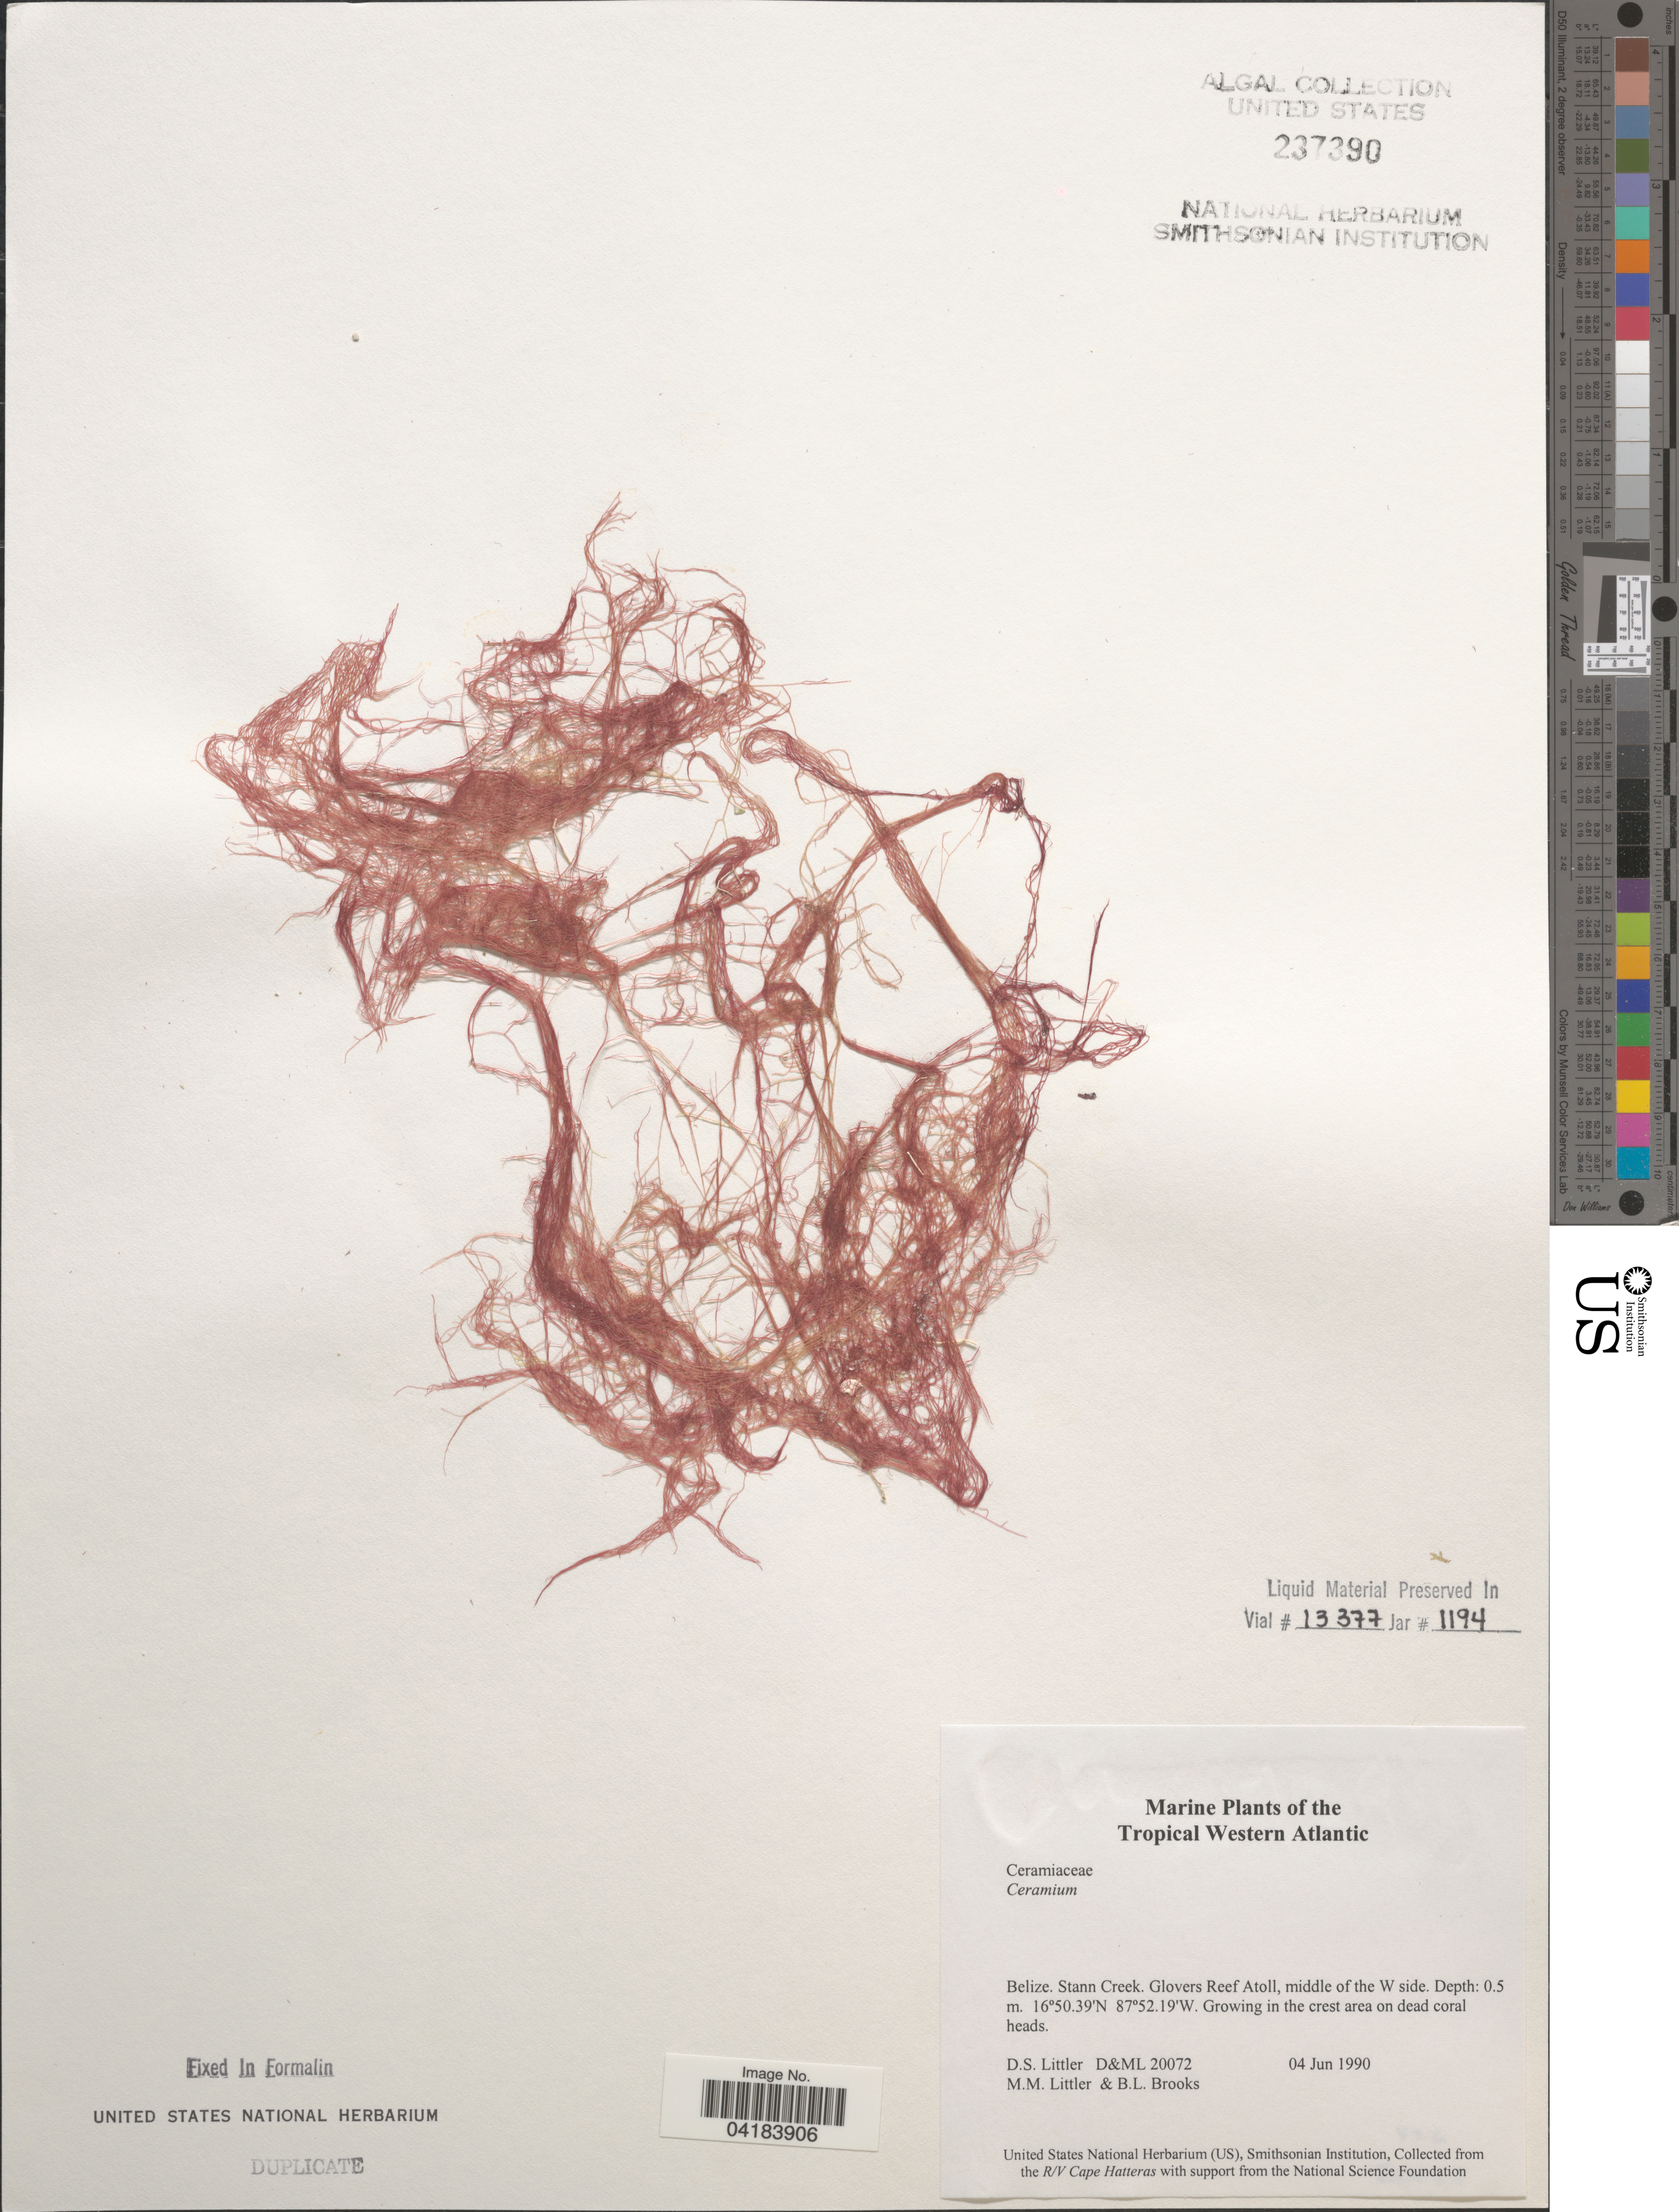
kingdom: Plantae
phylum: Rhodophyta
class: Florideophyceae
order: Ceramiales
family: Ceramiaceae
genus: Ceramium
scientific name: Ceramium sp.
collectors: D. S. Littler & B. Brooks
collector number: D&ML20072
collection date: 1990-06-04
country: Belize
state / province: Stann Creek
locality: Tropical Western Atlantic. Glovers Reef Atoll, middle of the W side.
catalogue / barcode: US 237390